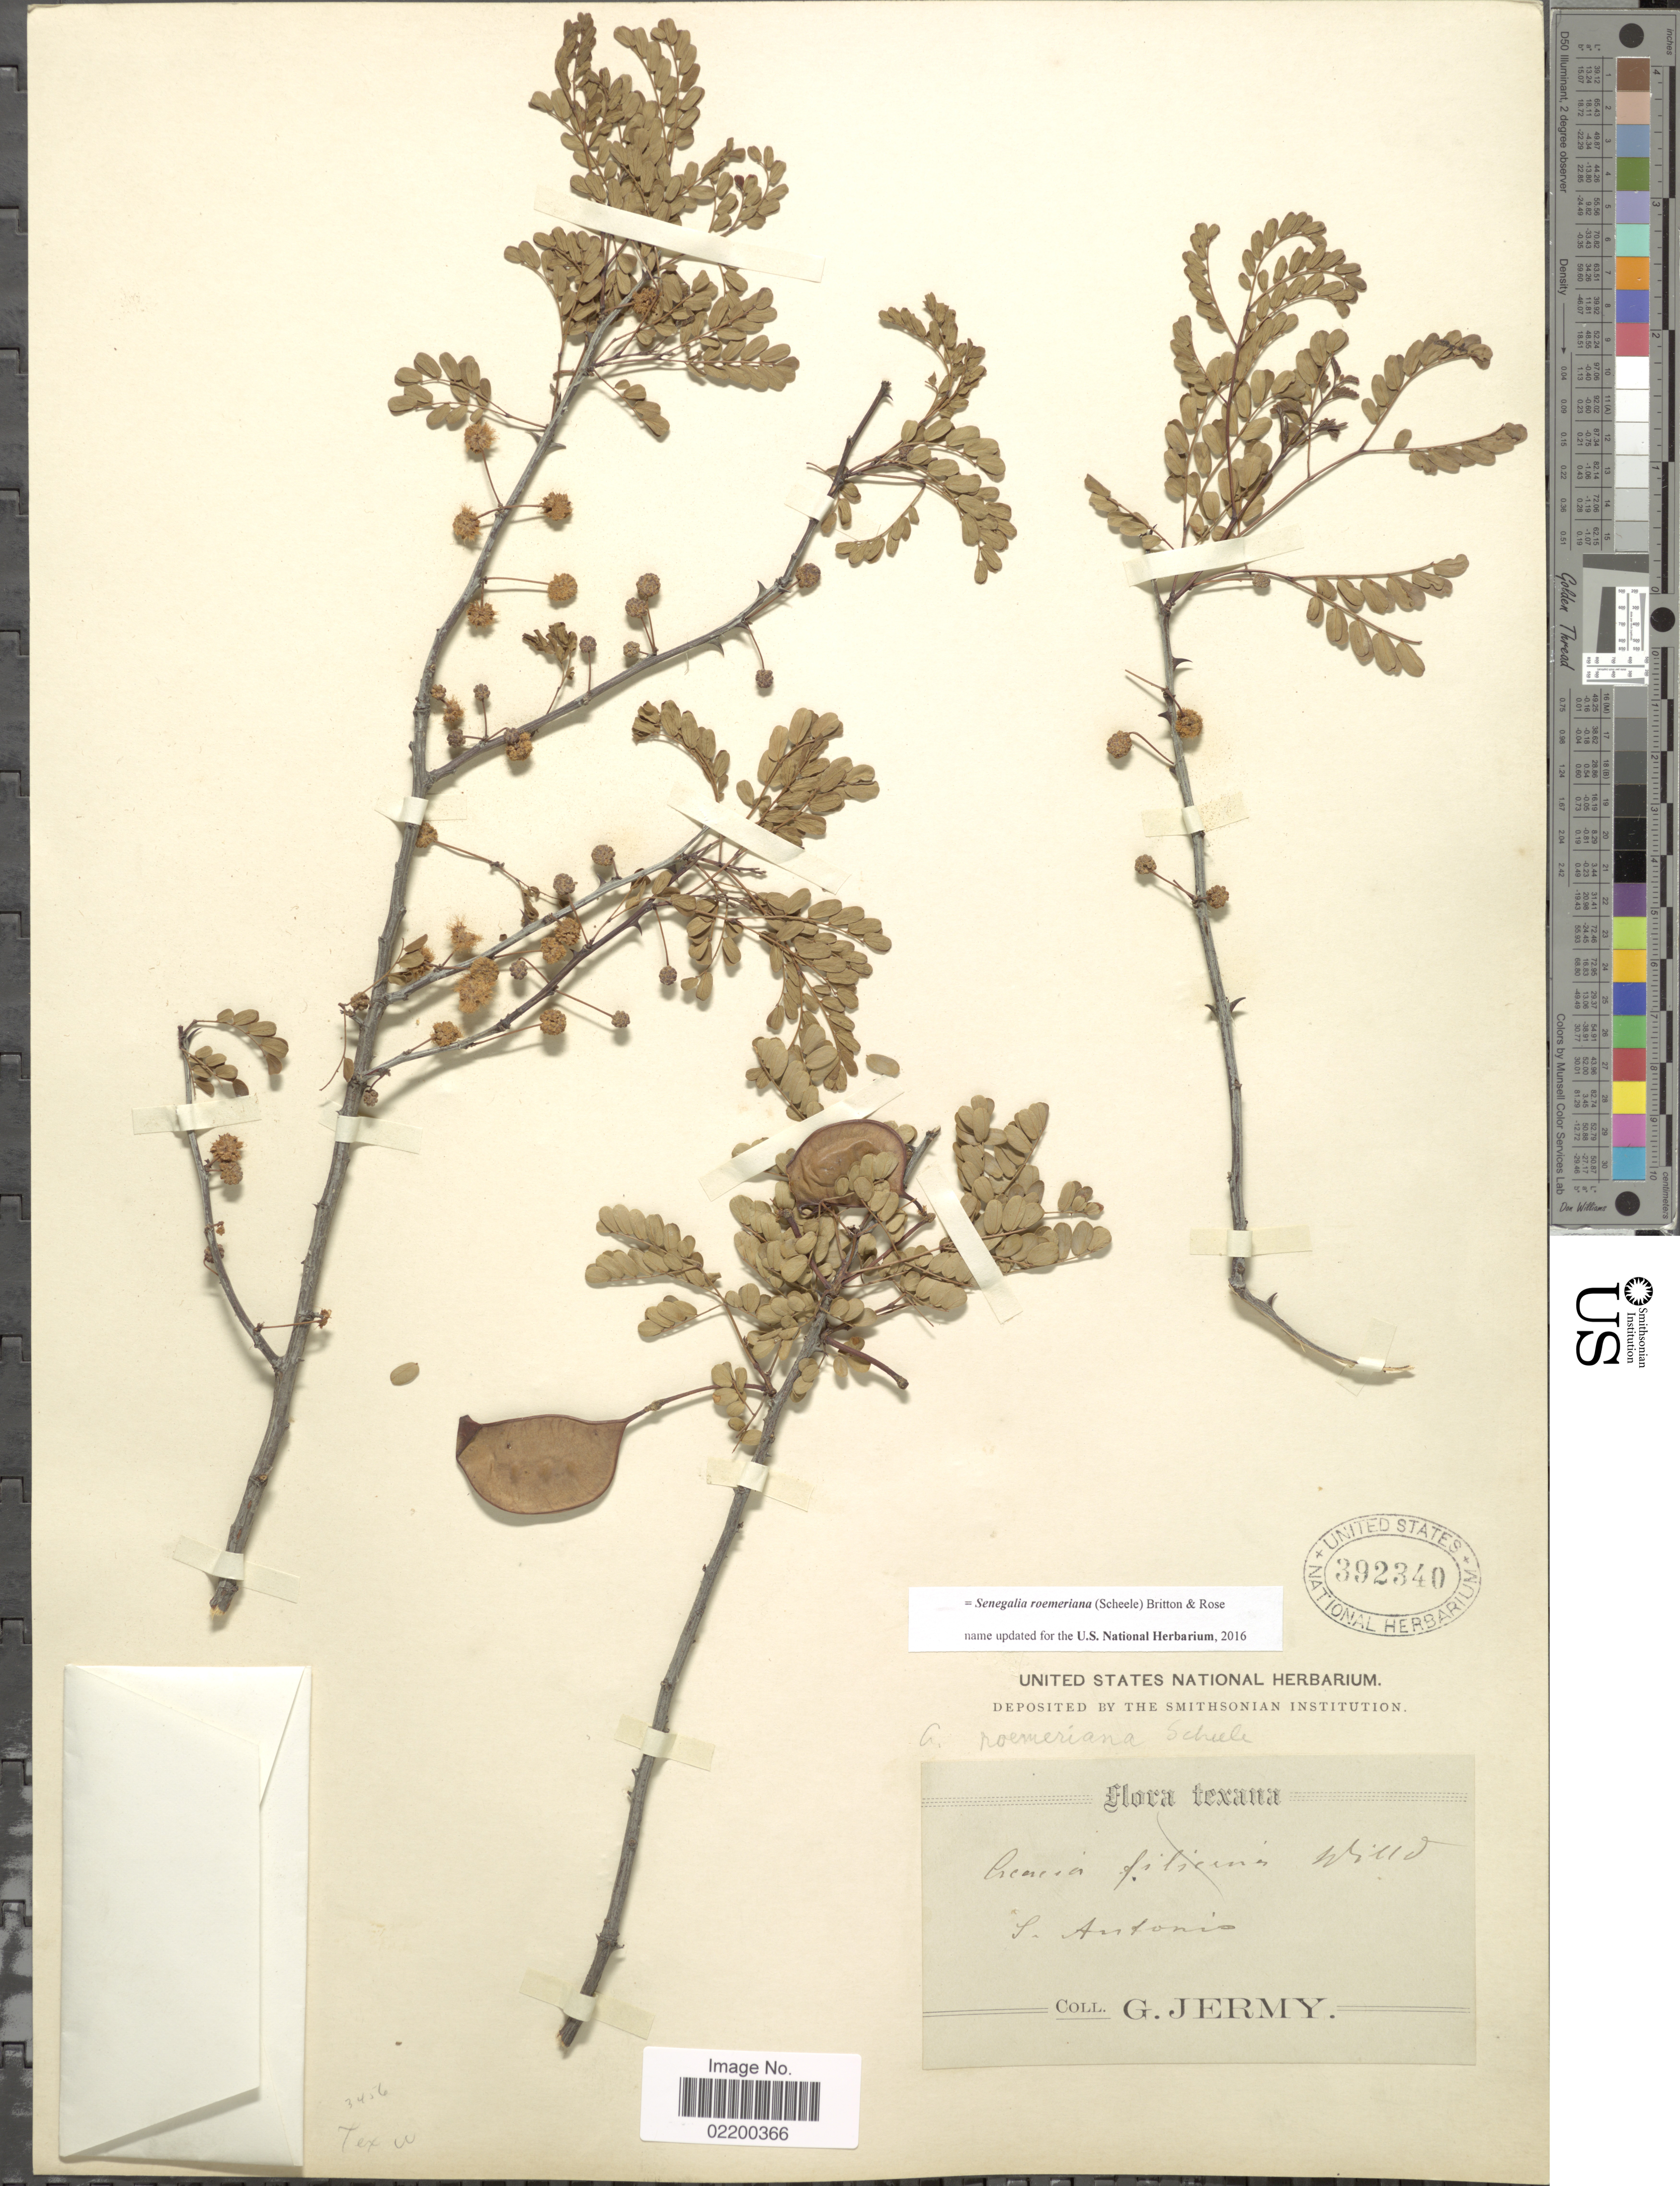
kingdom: Plantae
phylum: Tracheophyta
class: Magnoliopsida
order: Fabales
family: Fabaceae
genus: Senegalia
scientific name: Senegalia roemeriana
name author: (Scheele) Britton & Rose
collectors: G. Jermy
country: United States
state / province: Texas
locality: S. Antonio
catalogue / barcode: US 392340